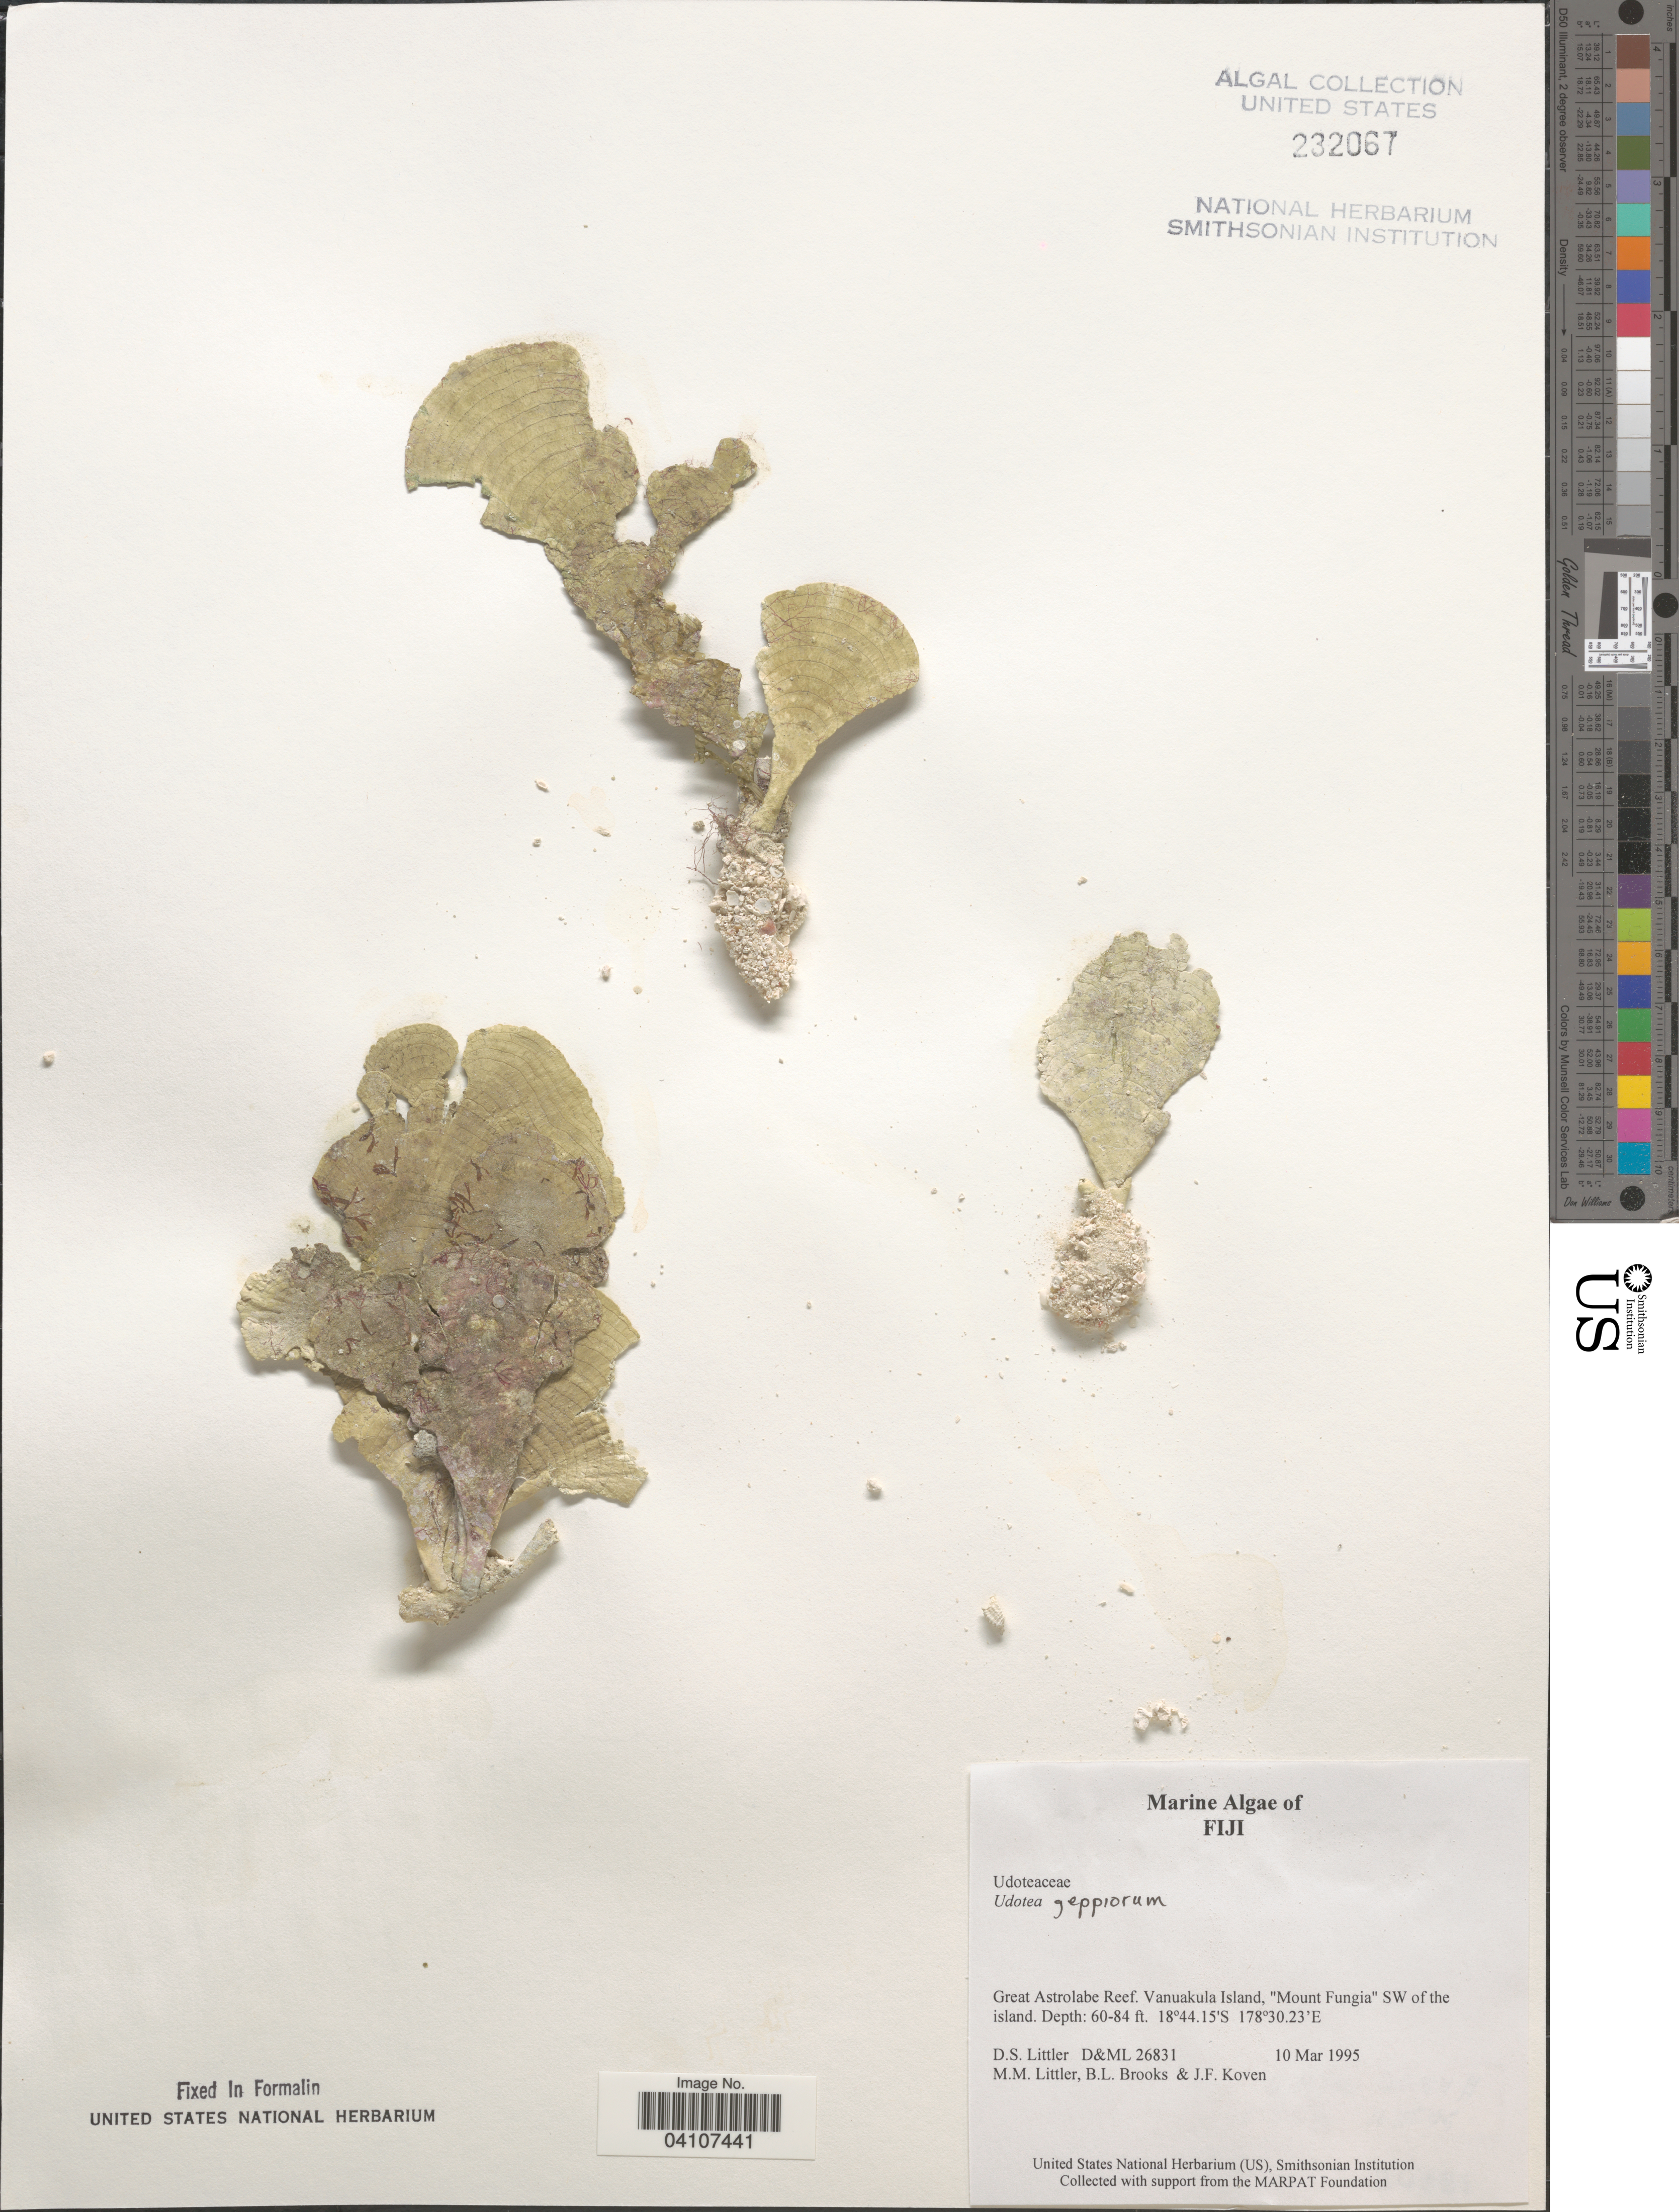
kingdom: Plantae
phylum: Chlorophyta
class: Ulvophyceae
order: Bryopsidales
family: Udoteaceae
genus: Udotea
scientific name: Udotea geppiorum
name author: Yamada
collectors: D. S. Littler, B. Brooks & J. Koven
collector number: D&ML 26831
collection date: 1995-03-10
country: Fiji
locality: Great Astrolabe Reef. Vanuakula Island, "Mount Fungia" SW of the island.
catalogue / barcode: US 232067